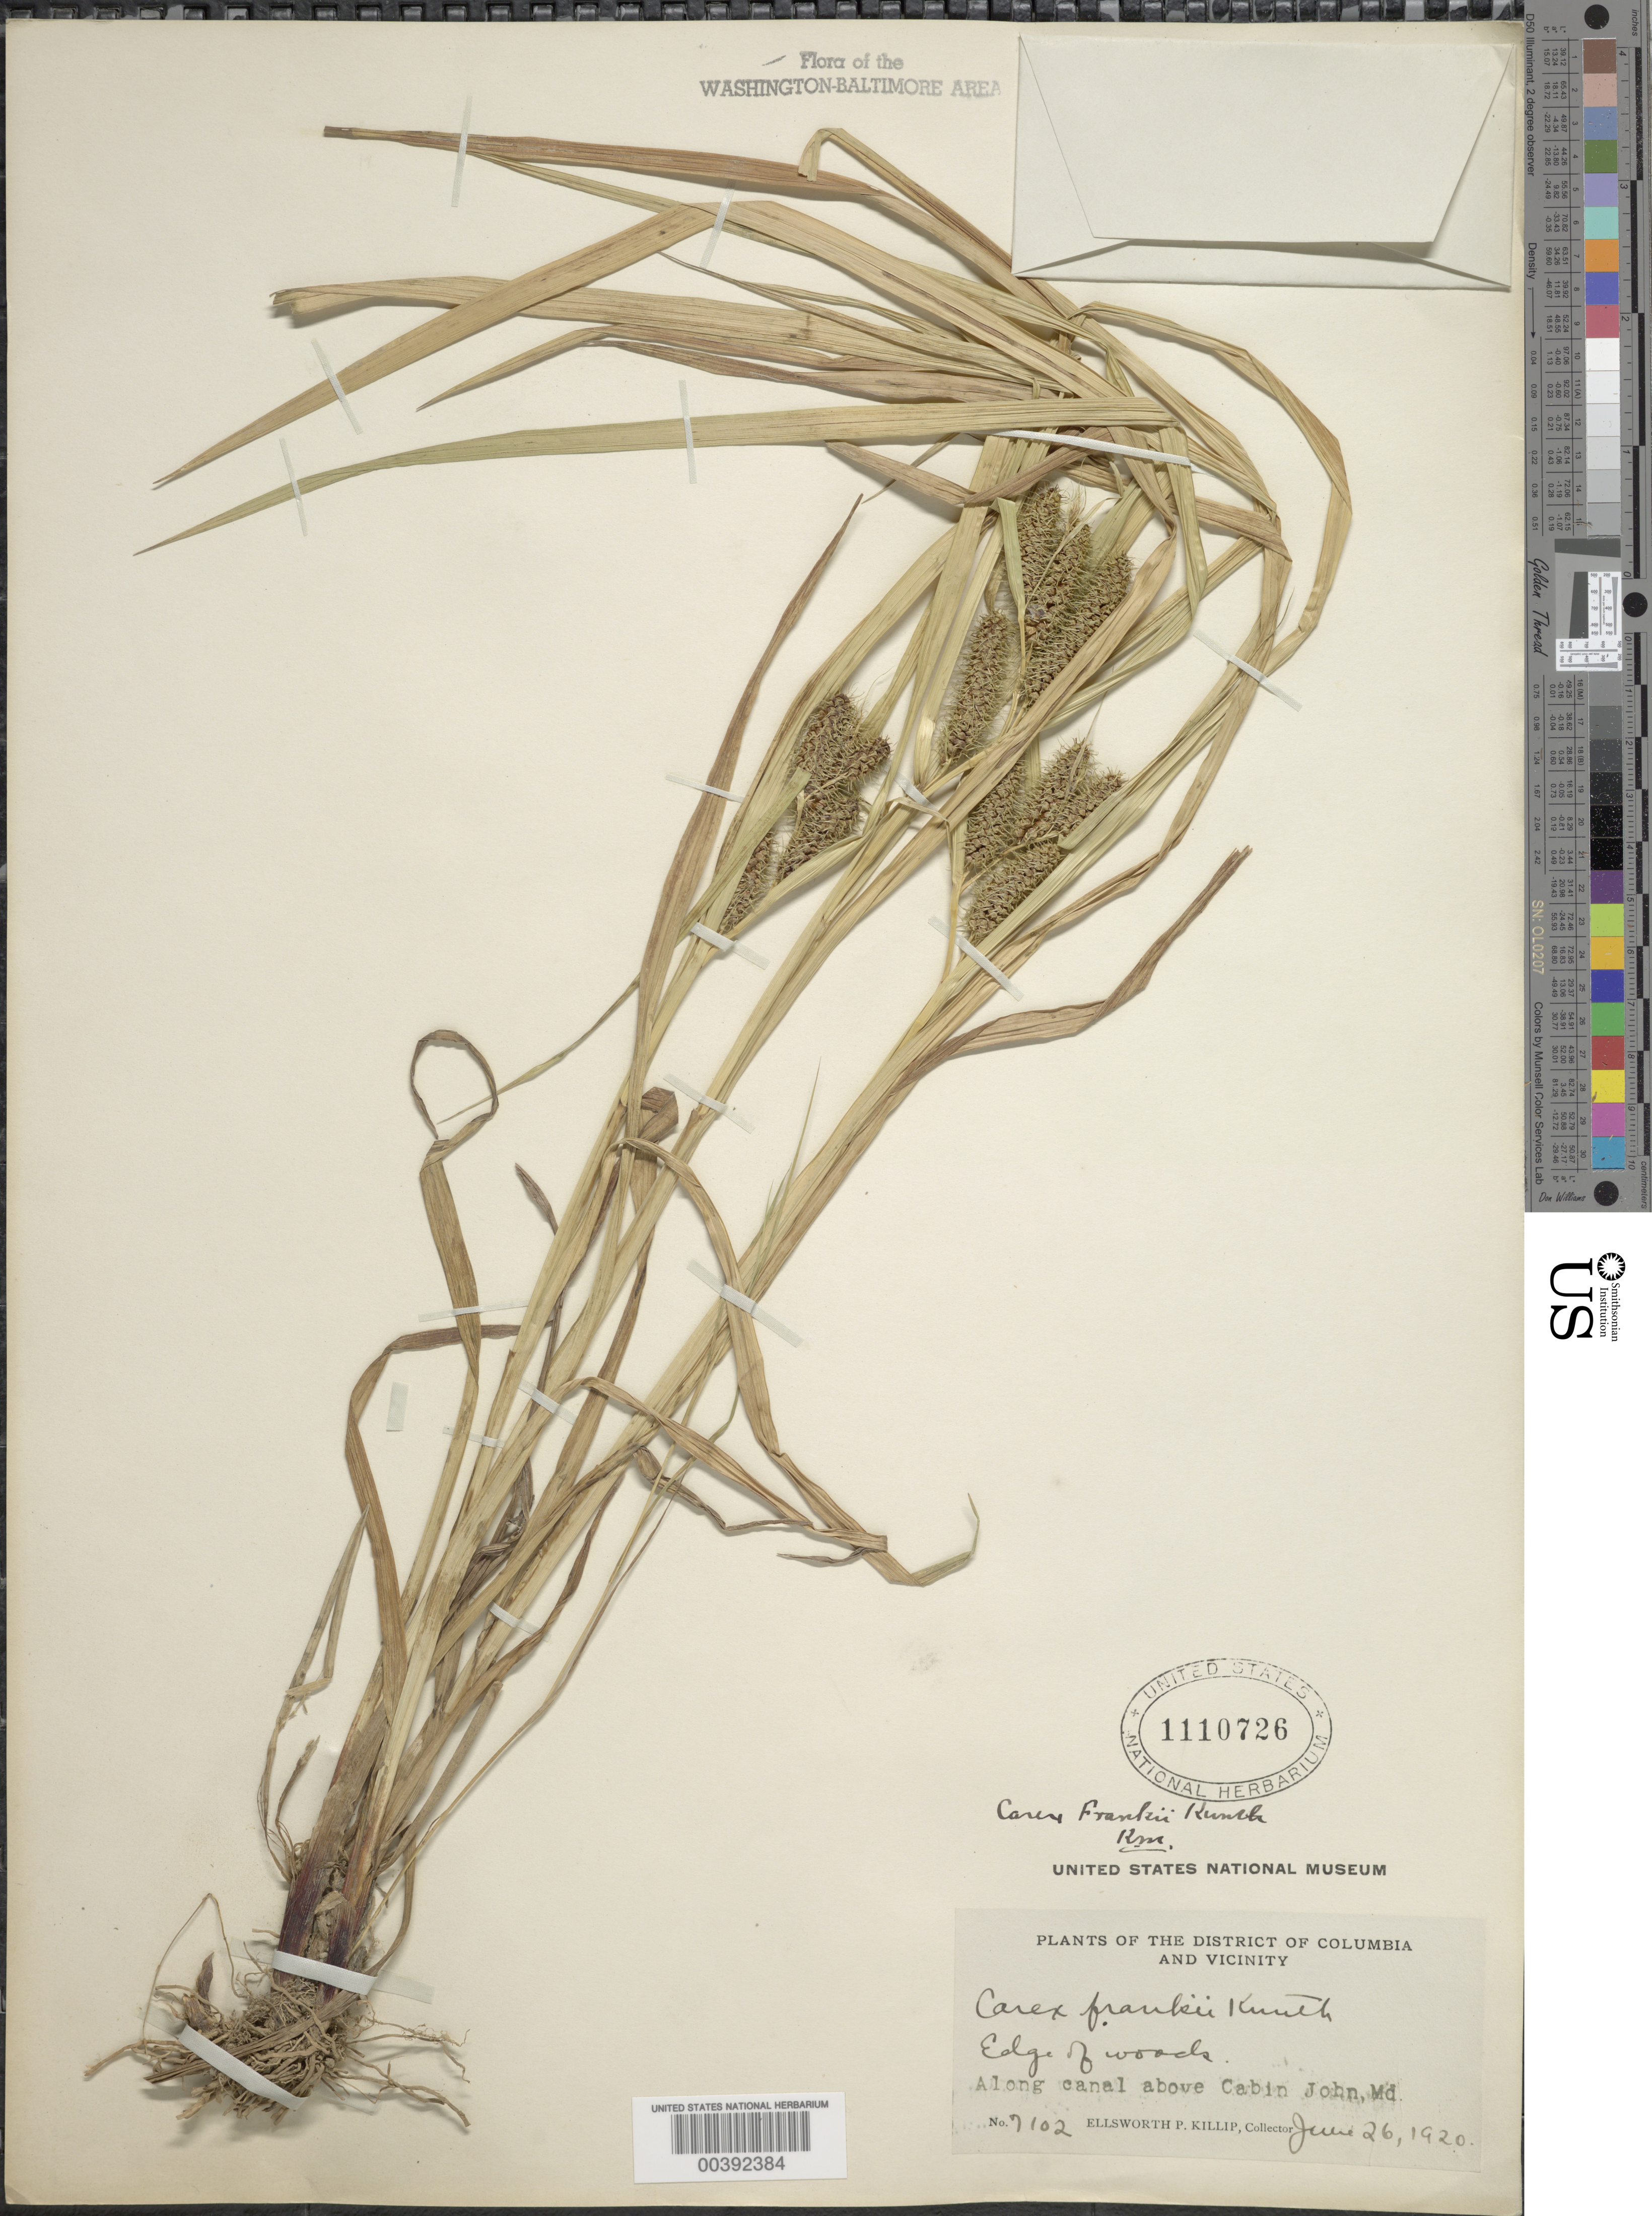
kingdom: Plantae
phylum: Tracheophyta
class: Liliopsida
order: Poales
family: Cyperaceae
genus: Carex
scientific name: Carex frankii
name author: Kunth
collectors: E. P. Killip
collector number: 7102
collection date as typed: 26 Jun 1920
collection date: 1920-06-26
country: United States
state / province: Maryland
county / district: Montgomery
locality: C. & O. Canal above Cabin John C. & O. Canal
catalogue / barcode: US 1110726